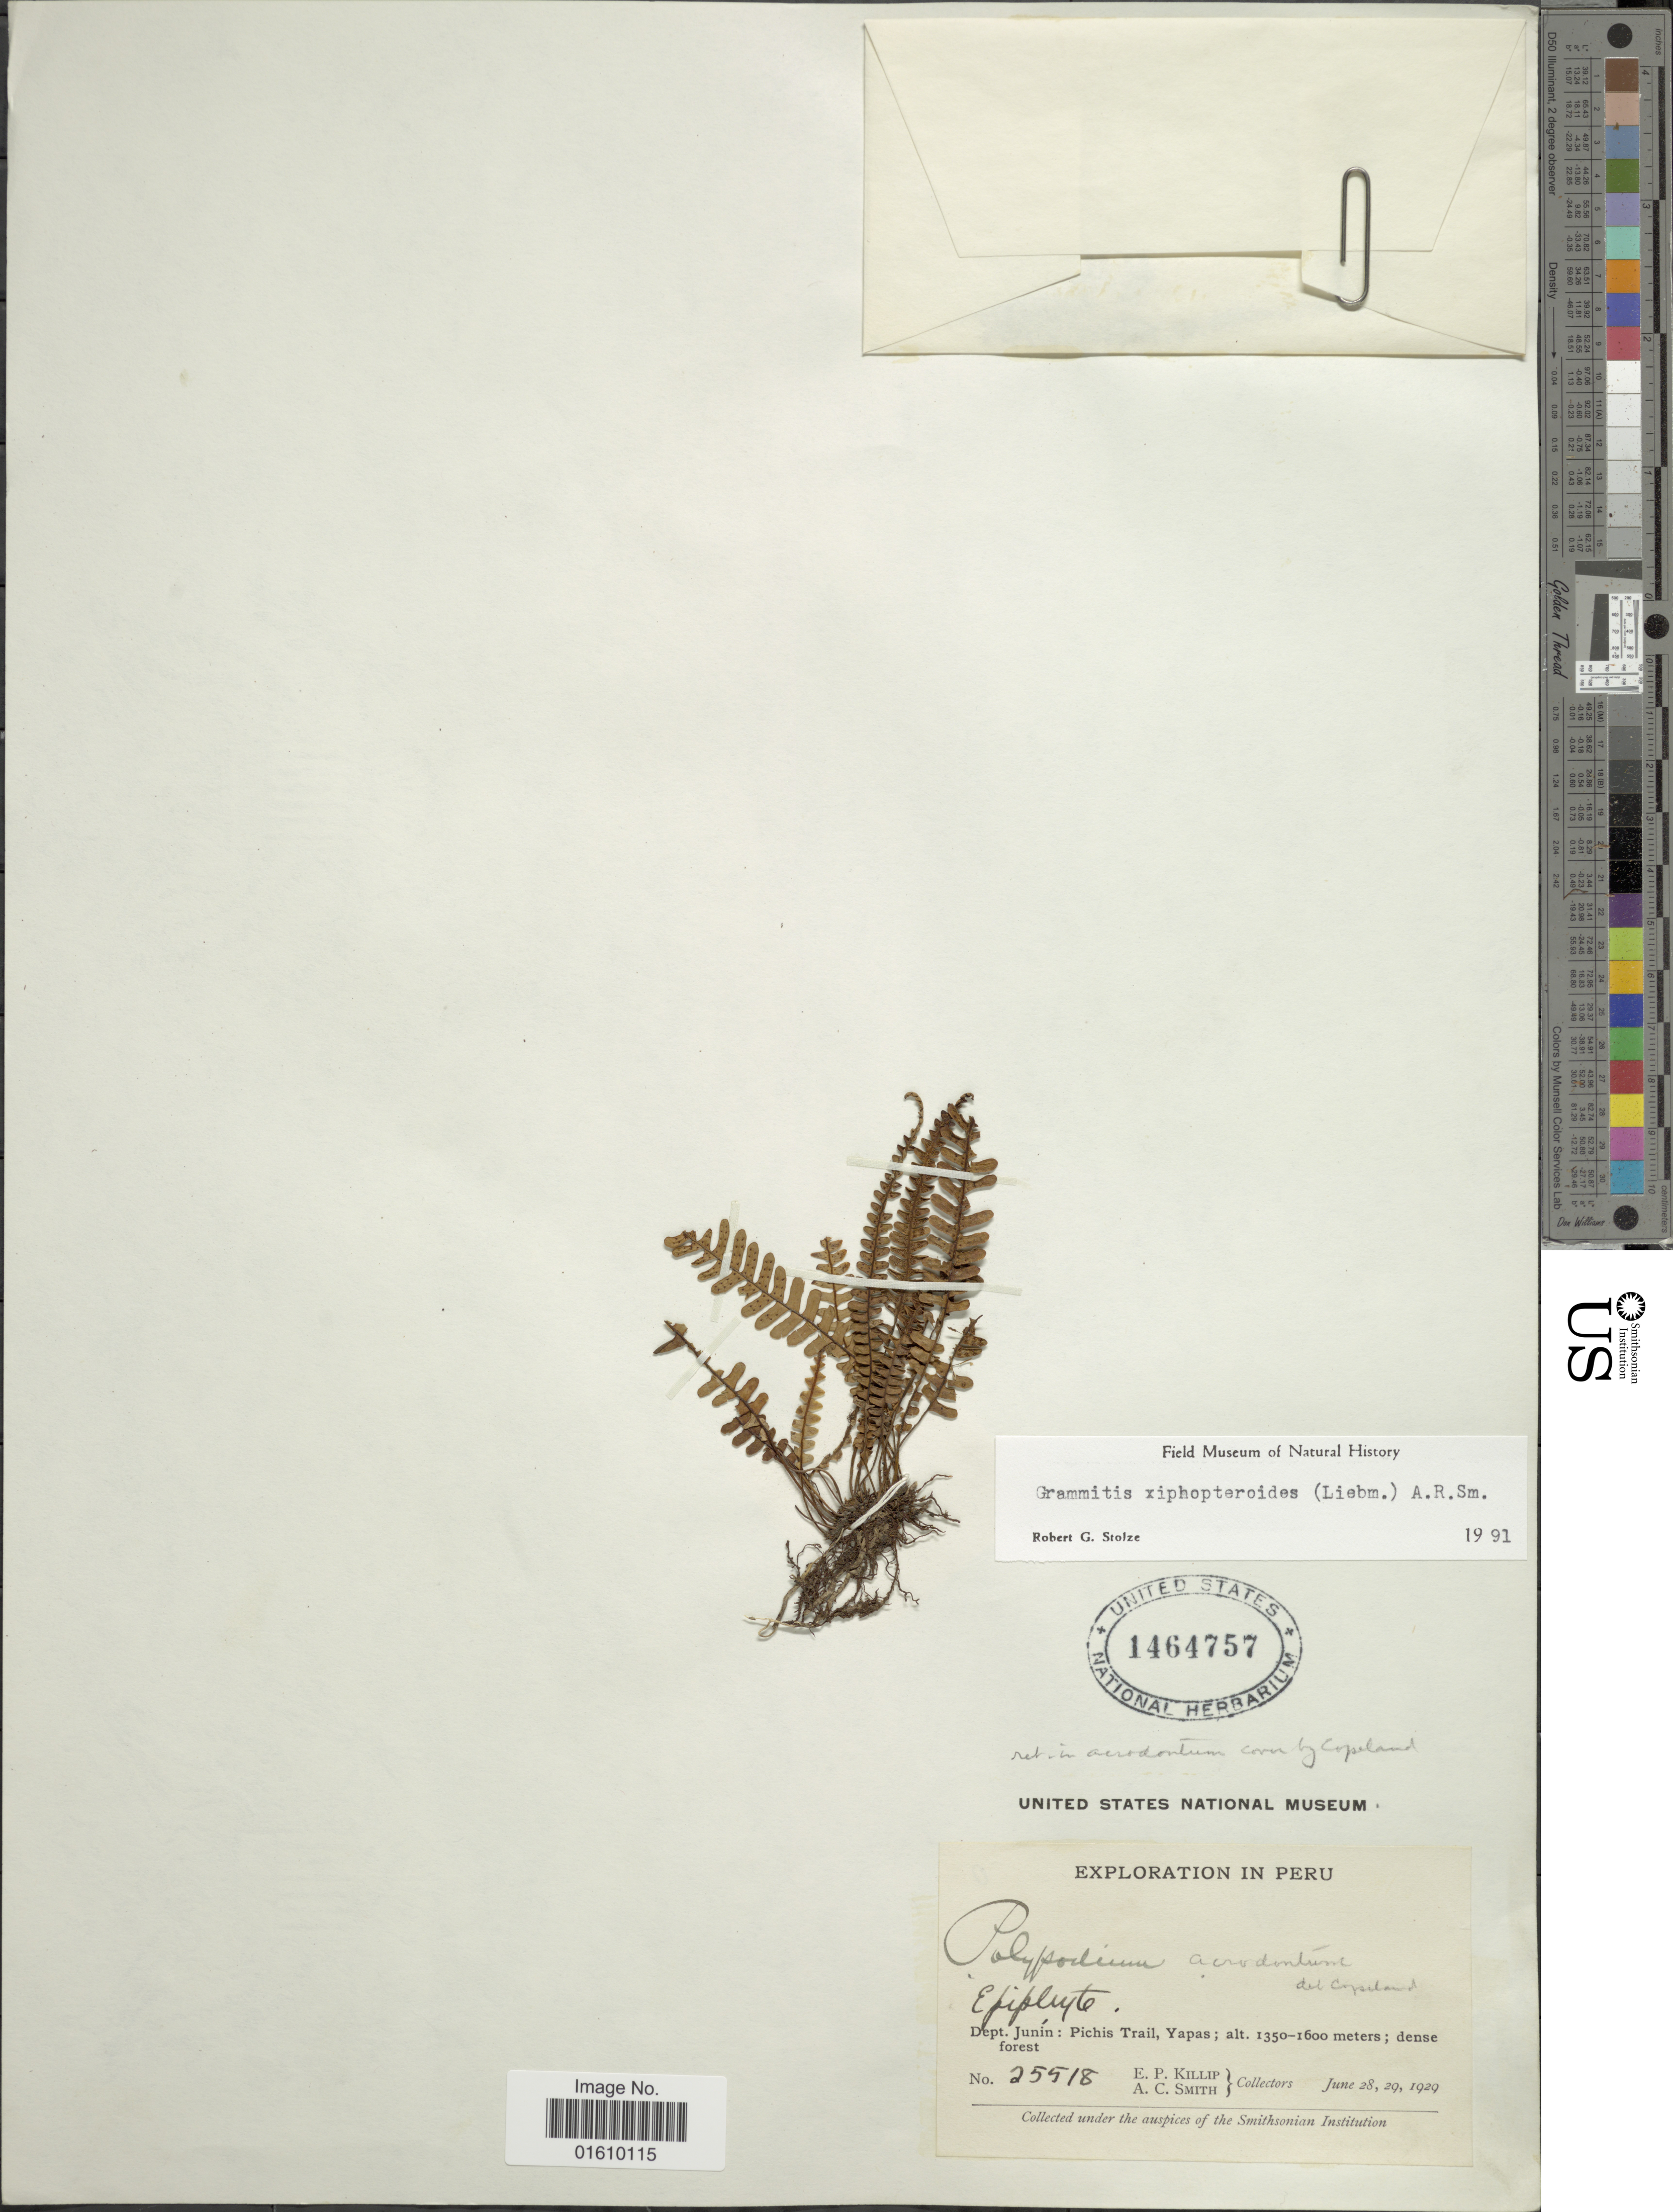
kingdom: Plantae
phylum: Tracheophyta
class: Polypodiopsida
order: Polypodiales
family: Polypodiaceae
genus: Melpomene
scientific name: Melpomene xiphopteroides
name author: (Liebm.) A.R. Sm. & R.C. Moran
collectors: E. P. Killip & A. C. Smith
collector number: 25518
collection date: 1929-06-28/1929-06-29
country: Peru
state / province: Junín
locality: Pichis Trail, Yapas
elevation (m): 1350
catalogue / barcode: US 1464757